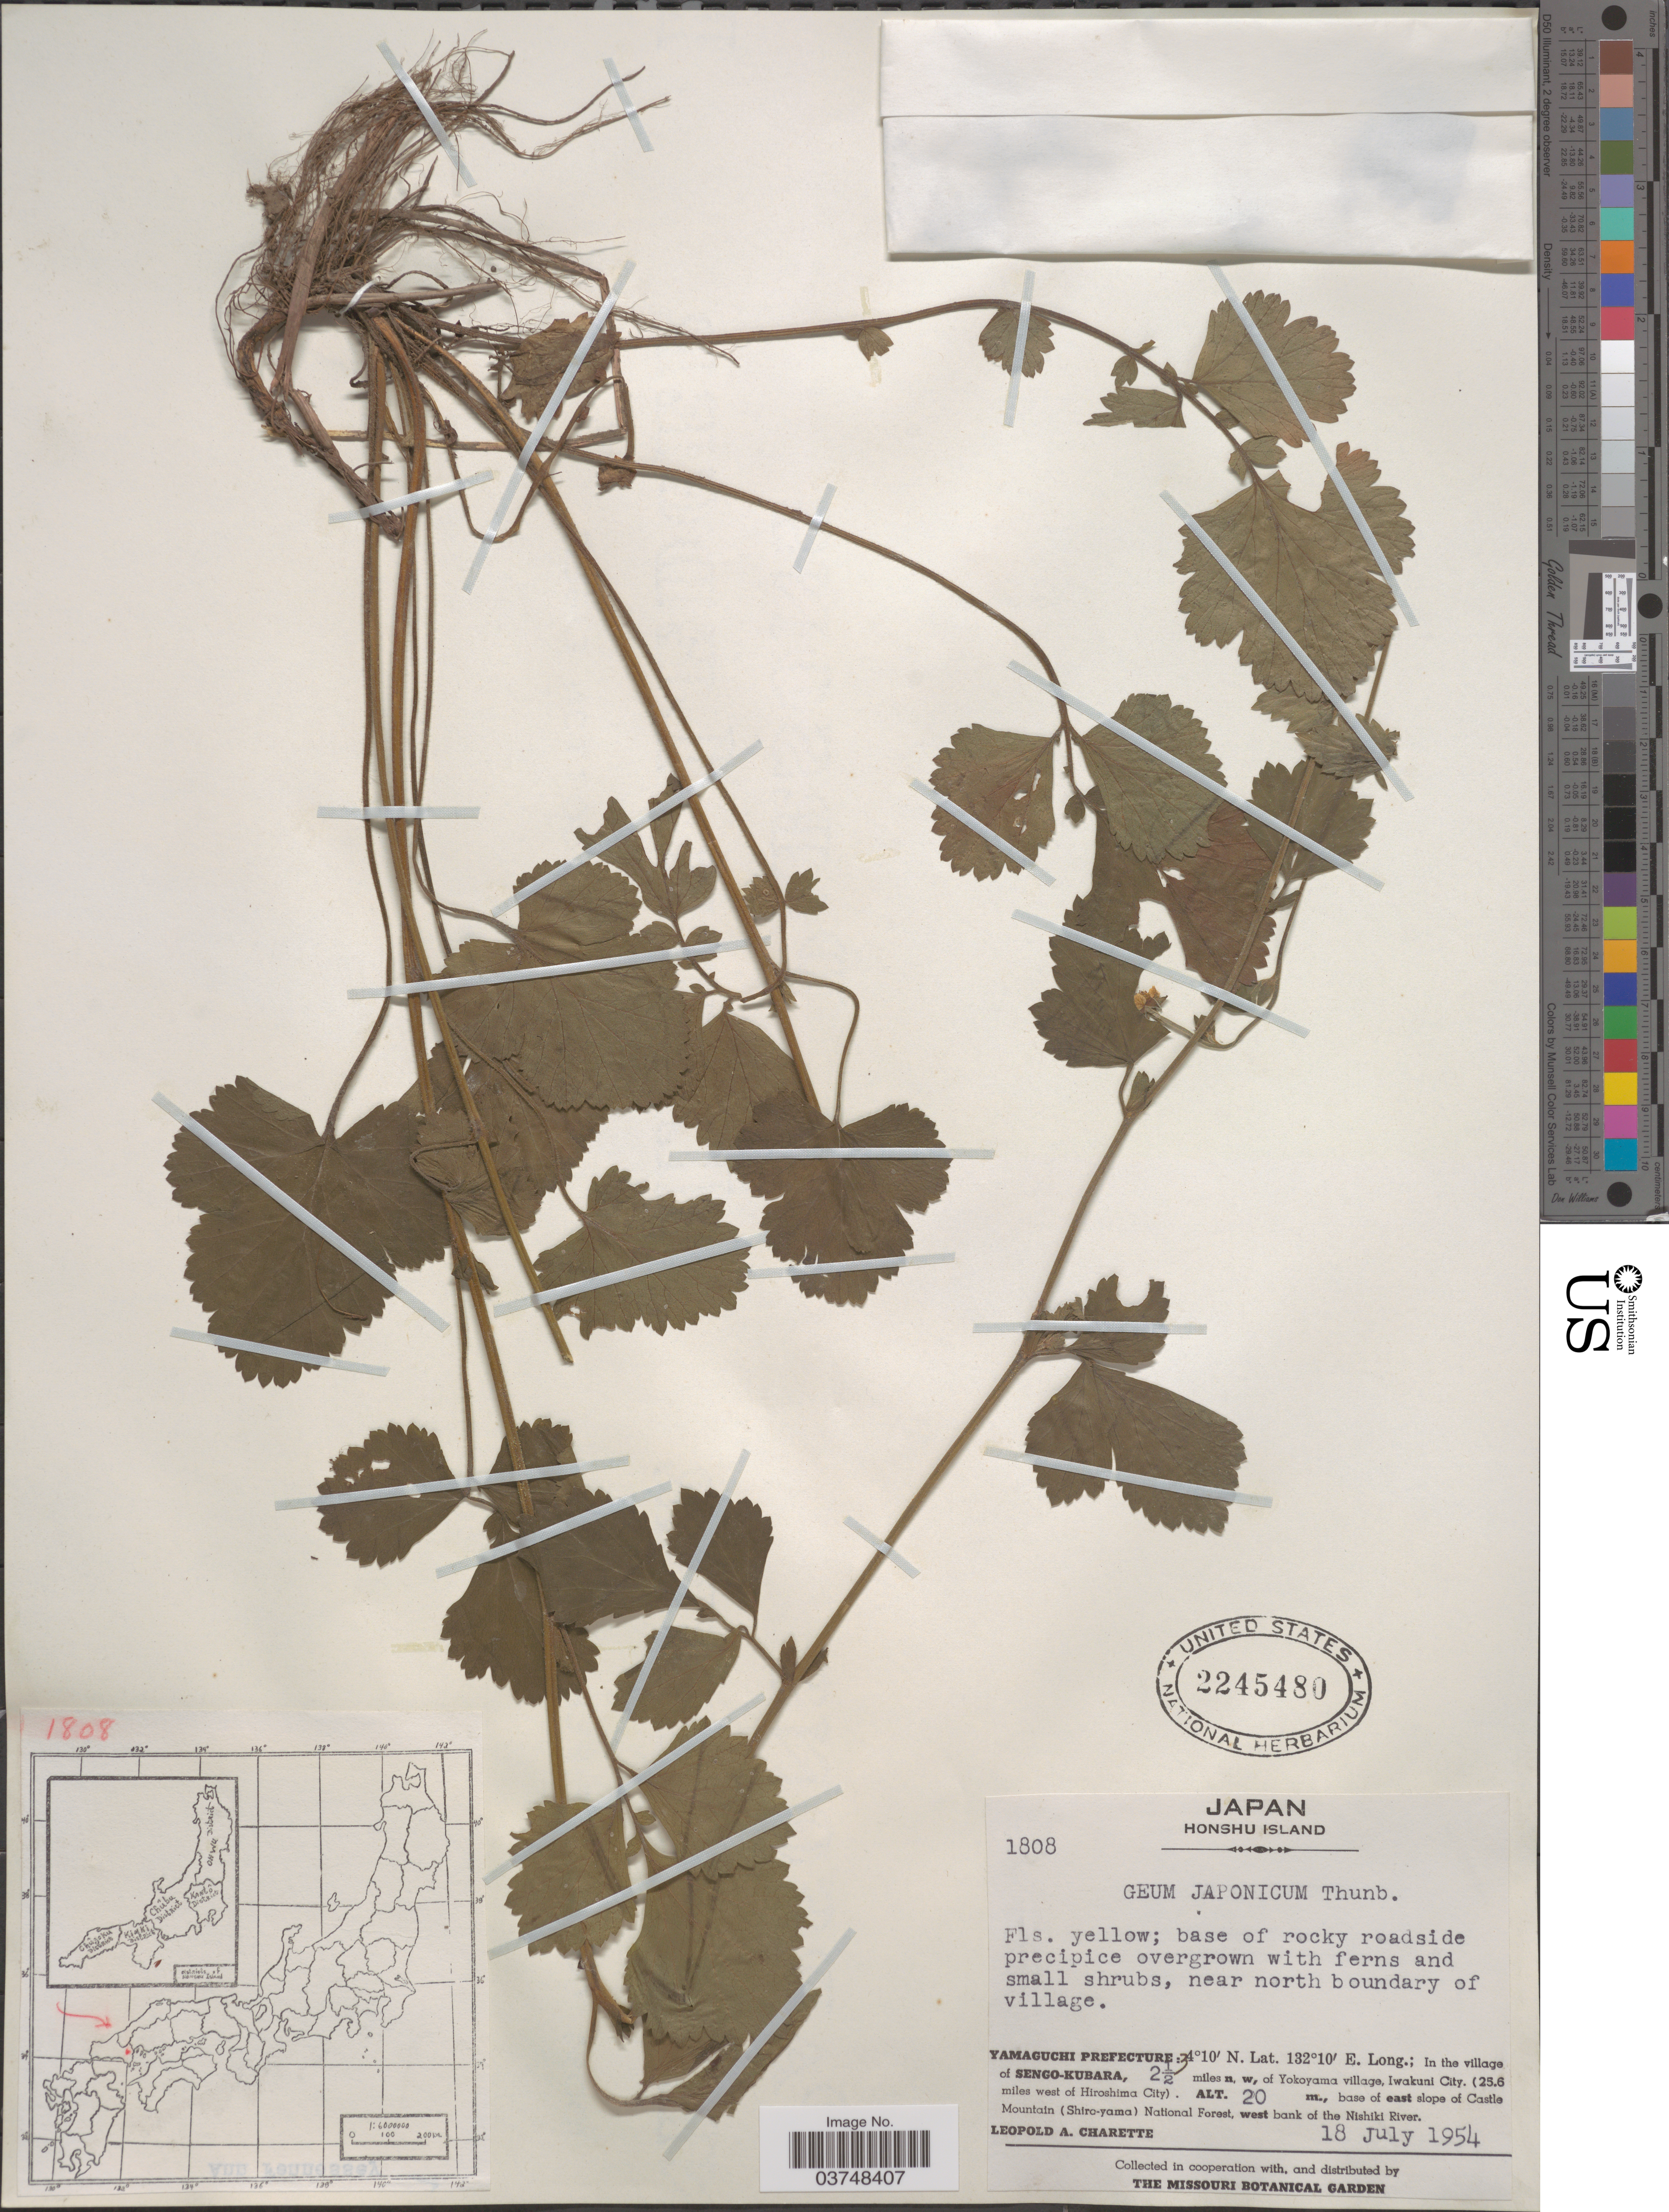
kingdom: Plantae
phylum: Tracheophyta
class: Magnoliopsida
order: Rosales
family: Rosaceae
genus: Geum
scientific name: Geum japonicum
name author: Thunb.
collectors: L. A. Charette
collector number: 1808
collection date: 1954-07-18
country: Japan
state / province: Yamaguti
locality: Honshu Island. Near north boundary of village. Yamaguchi Prefecture: In the village of Sengo-Kubara, 2½ miles n, w, of Yokoyama village, Iwakuni City. (25.6 miles west of Hiroshima City), base of east slope of Castle Mountain (Shiro-yama) National Forest, west bank of the Nishiki River.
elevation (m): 20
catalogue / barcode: US 2245480